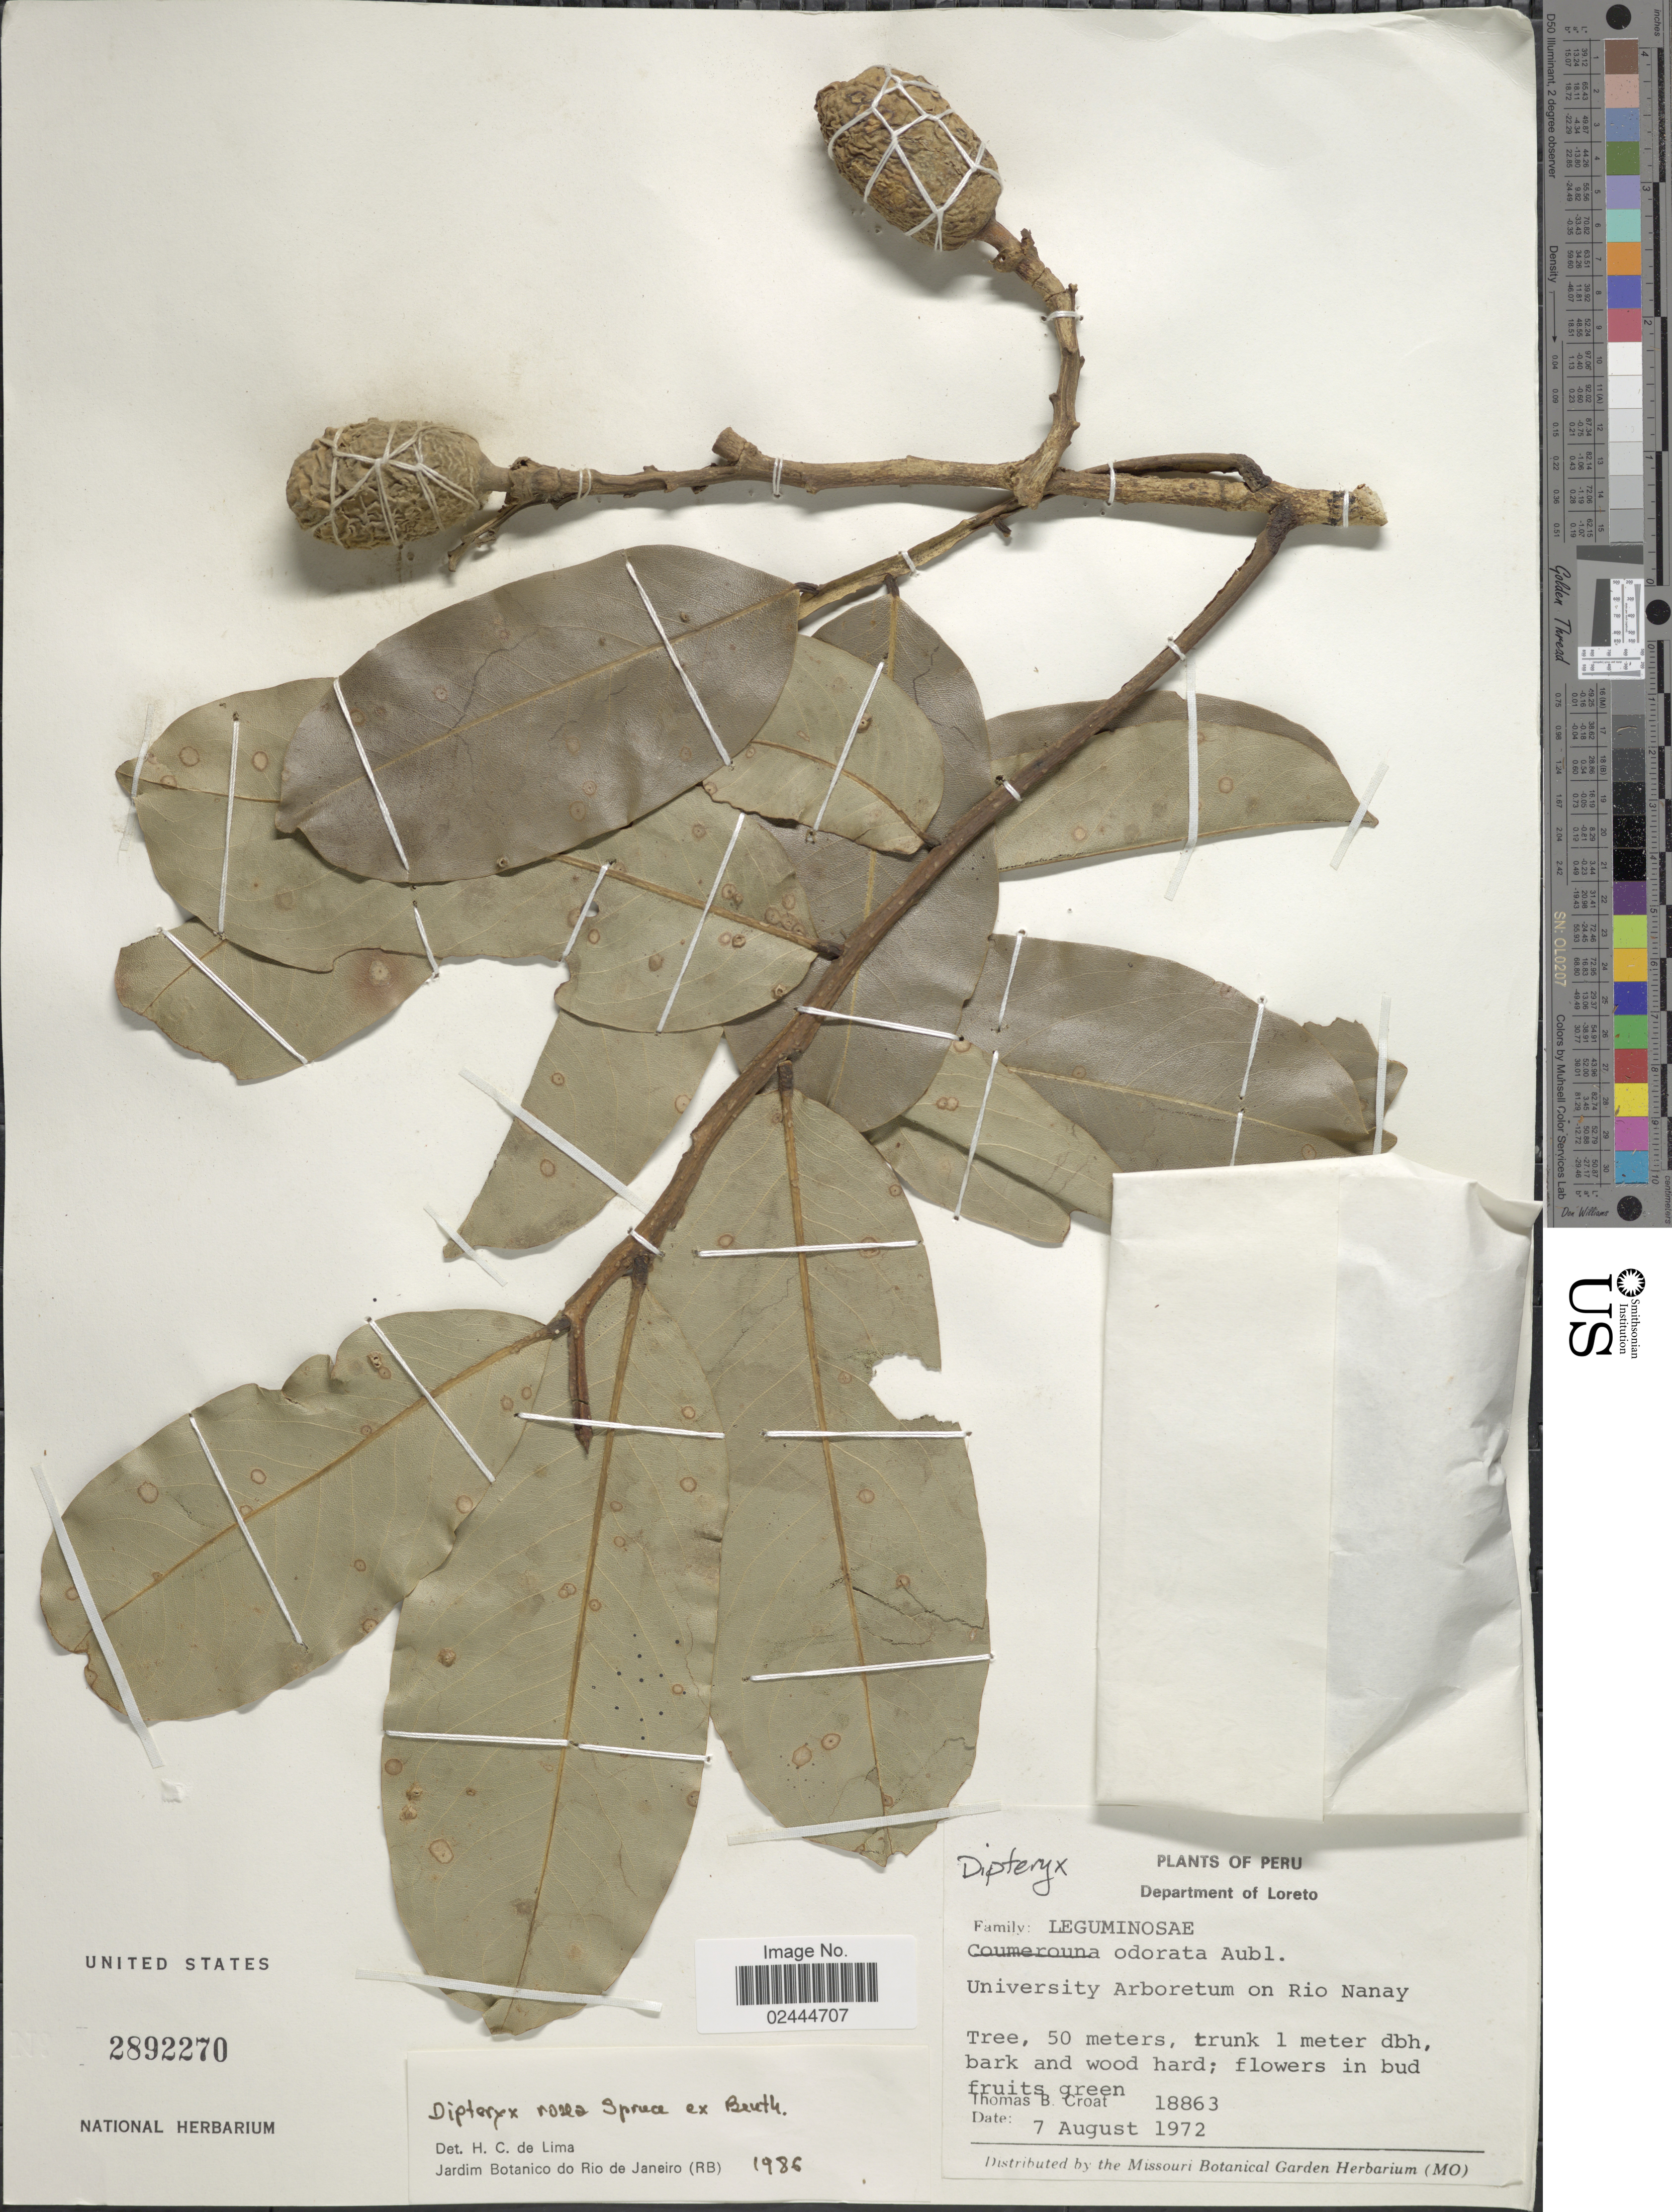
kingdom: Plantae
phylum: Tracheophyta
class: Magnoliopsida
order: Fabales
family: Fabaceae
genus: Dipteryx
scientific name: Dipteryx rosea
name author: Spruce ex Benth.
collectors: T. B. Croat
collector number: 18863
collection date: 1972-08-07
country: Peru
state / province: Loreto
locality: Department of Loreto, on Rio Nanay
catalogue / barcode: US 28992270